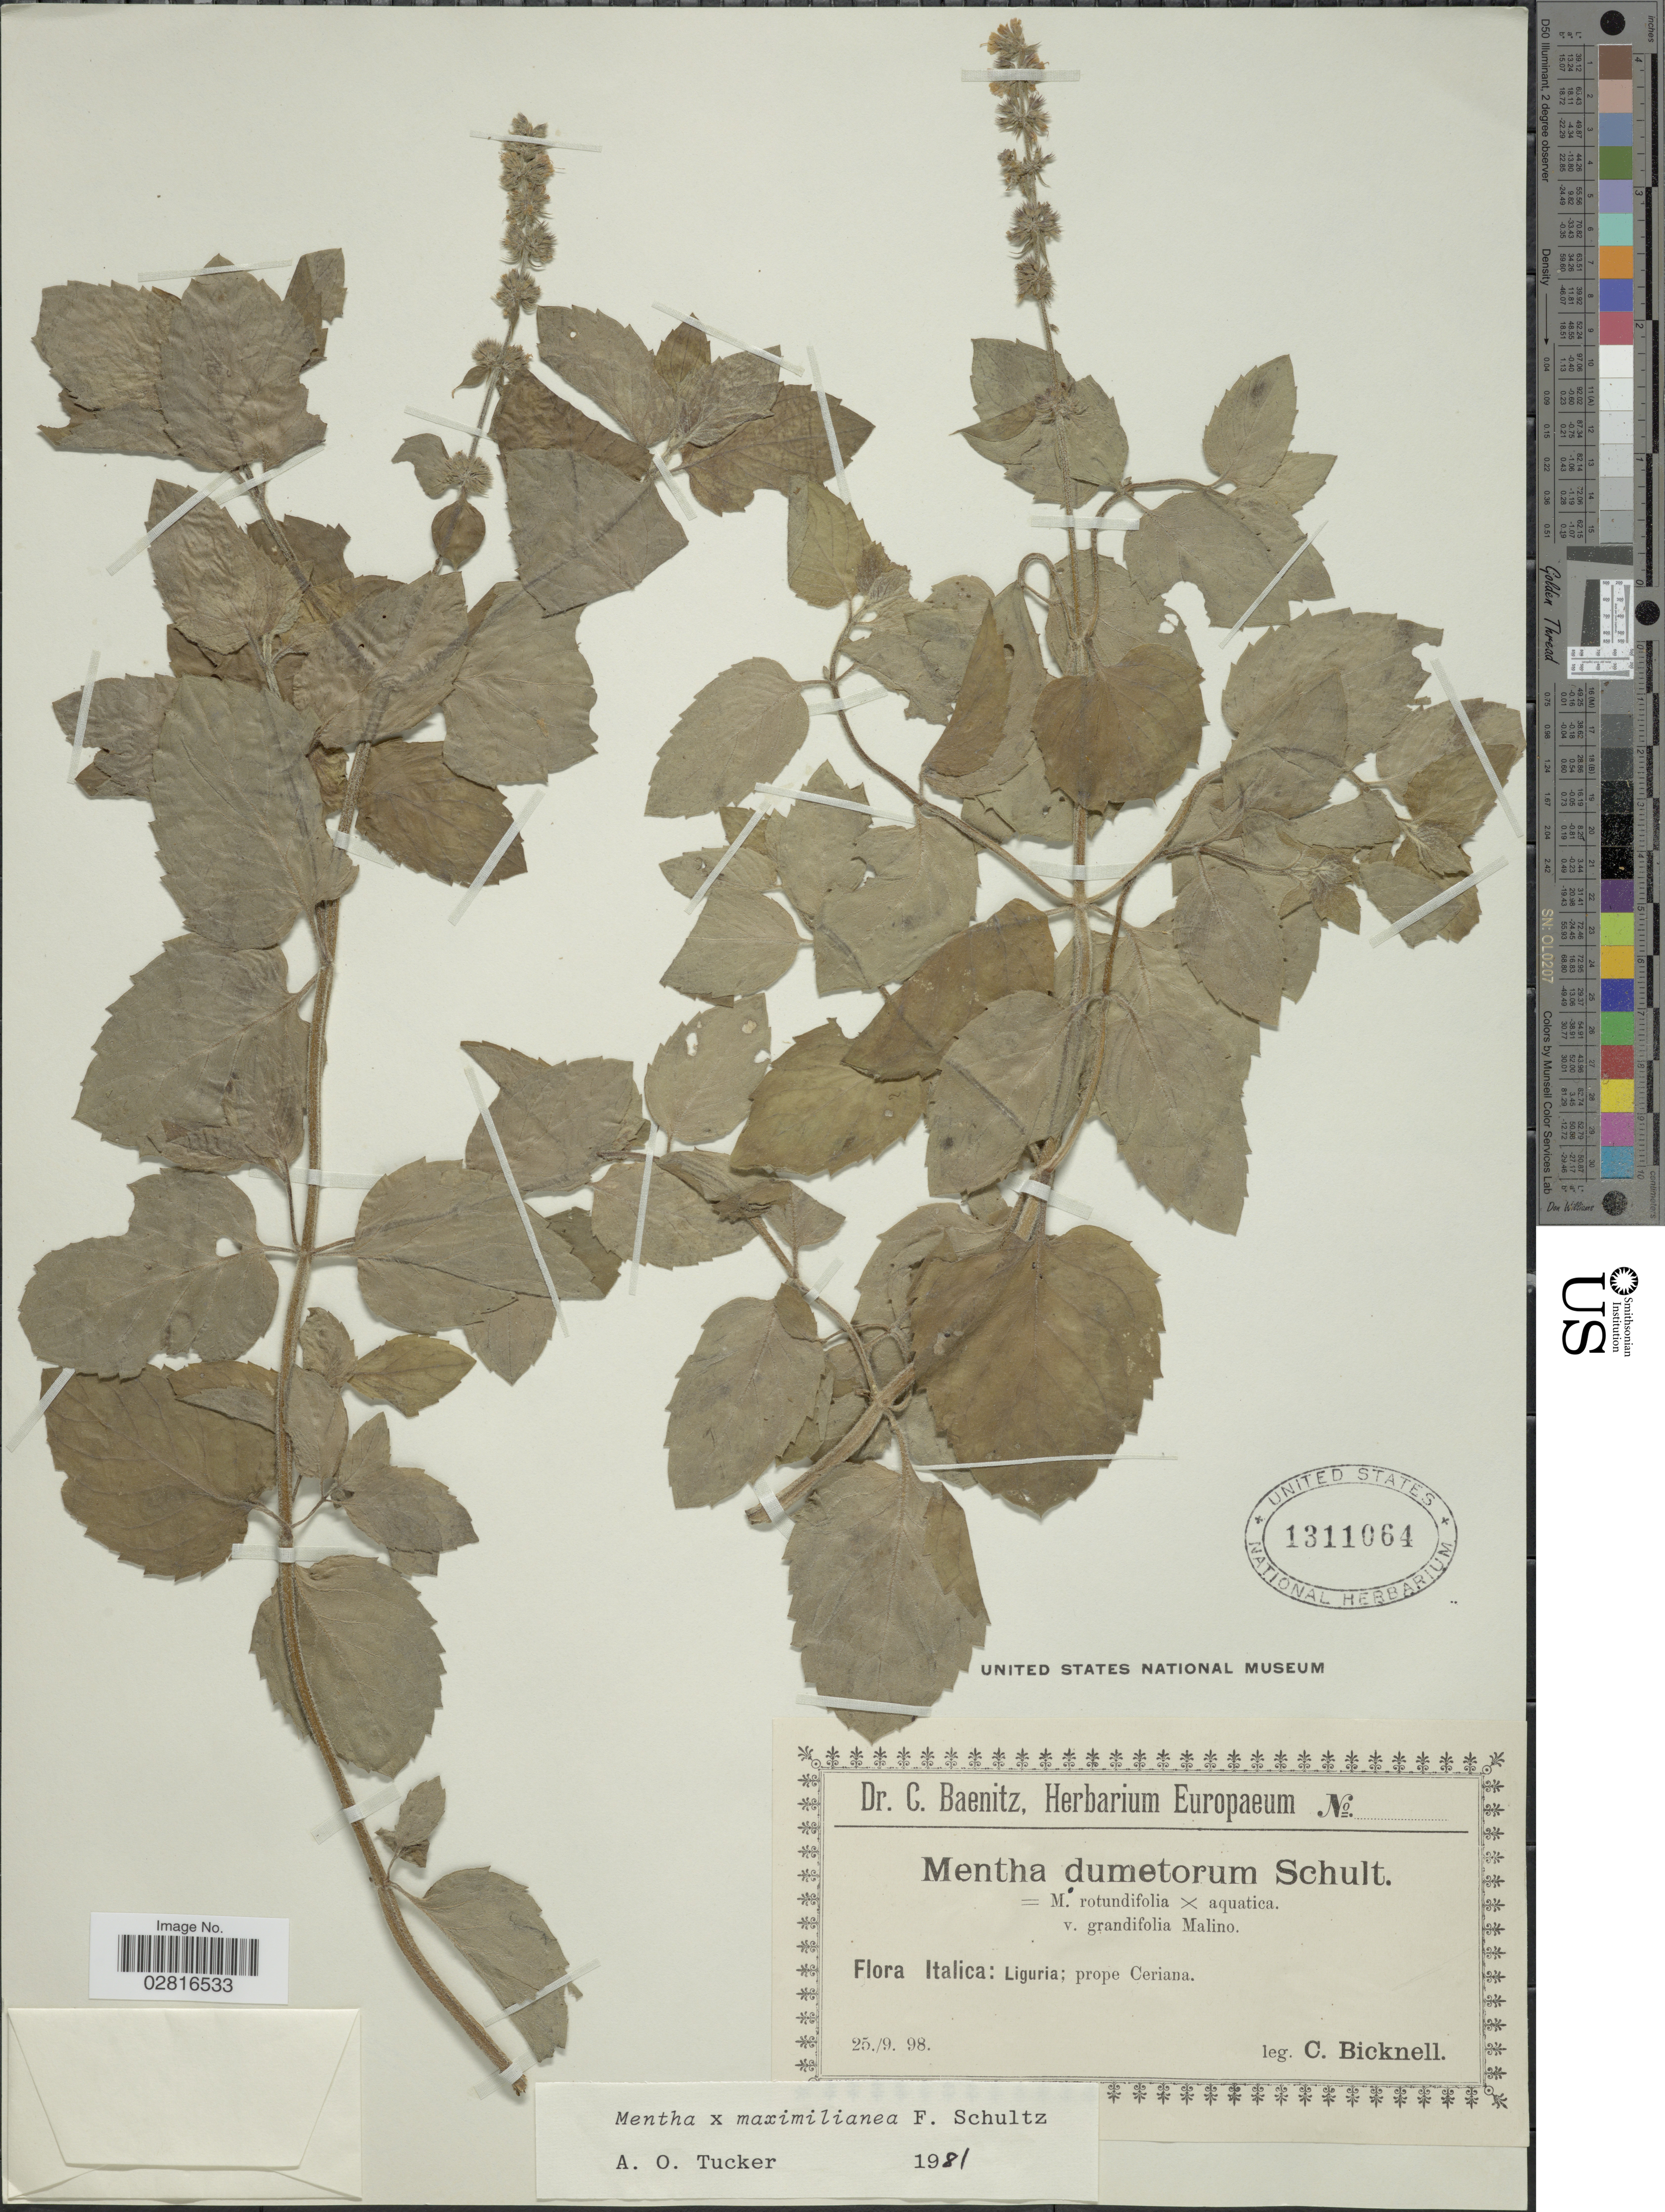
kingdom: Plantae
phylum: Tracheophyta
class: Magnoliopsida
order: Lamiales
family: Lamiaceae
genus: Mentha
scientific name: Mentha x maximilianea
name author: F.W. Schultz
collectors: C. Bicknell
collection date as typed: Transcribed d/m/y: 25/9/98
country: Italy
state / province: Liguria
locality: Prope Ceriana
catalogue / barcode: US 1311064